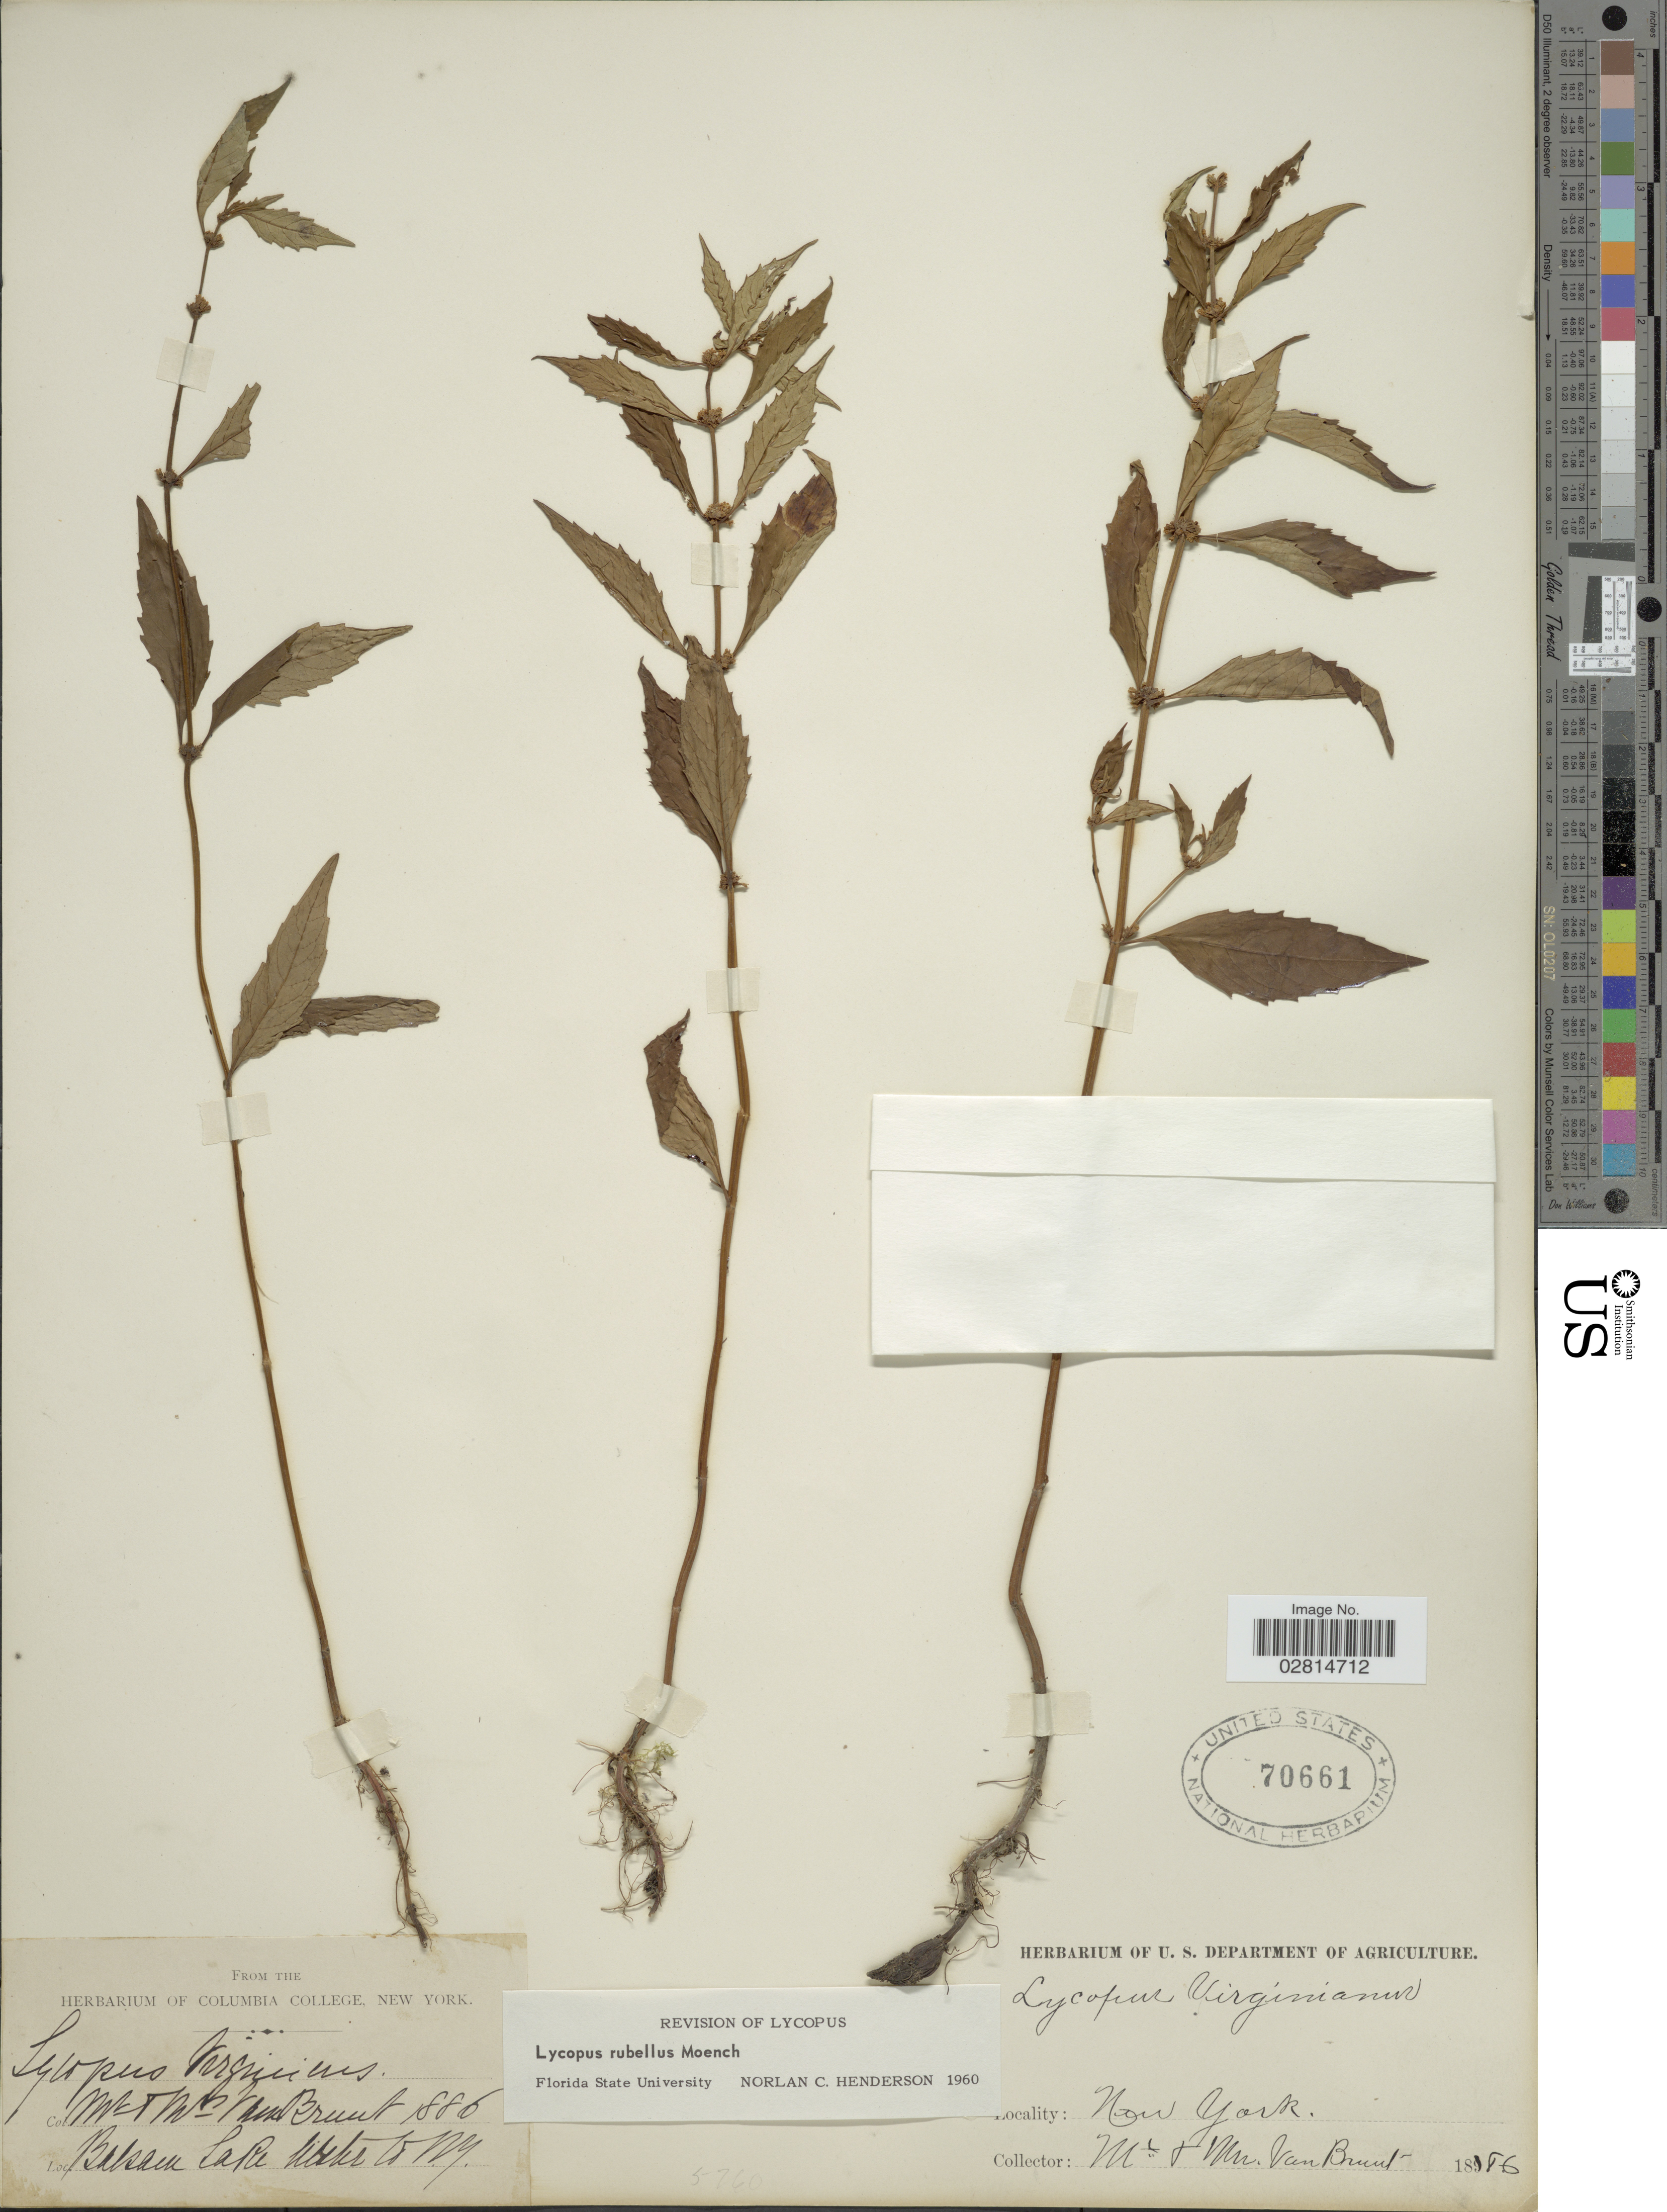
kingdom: Plantae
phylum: Tracheophyta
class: Magnoliopsida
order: Lamiales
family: Lamiaceae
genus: Lycopus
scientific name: Lycopus rubellus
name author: Moench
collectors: Van Brunt & Van Brunt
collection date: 1886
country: United States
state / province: New York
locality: Balsan Lake Ulster Co.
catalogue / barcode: US 70661